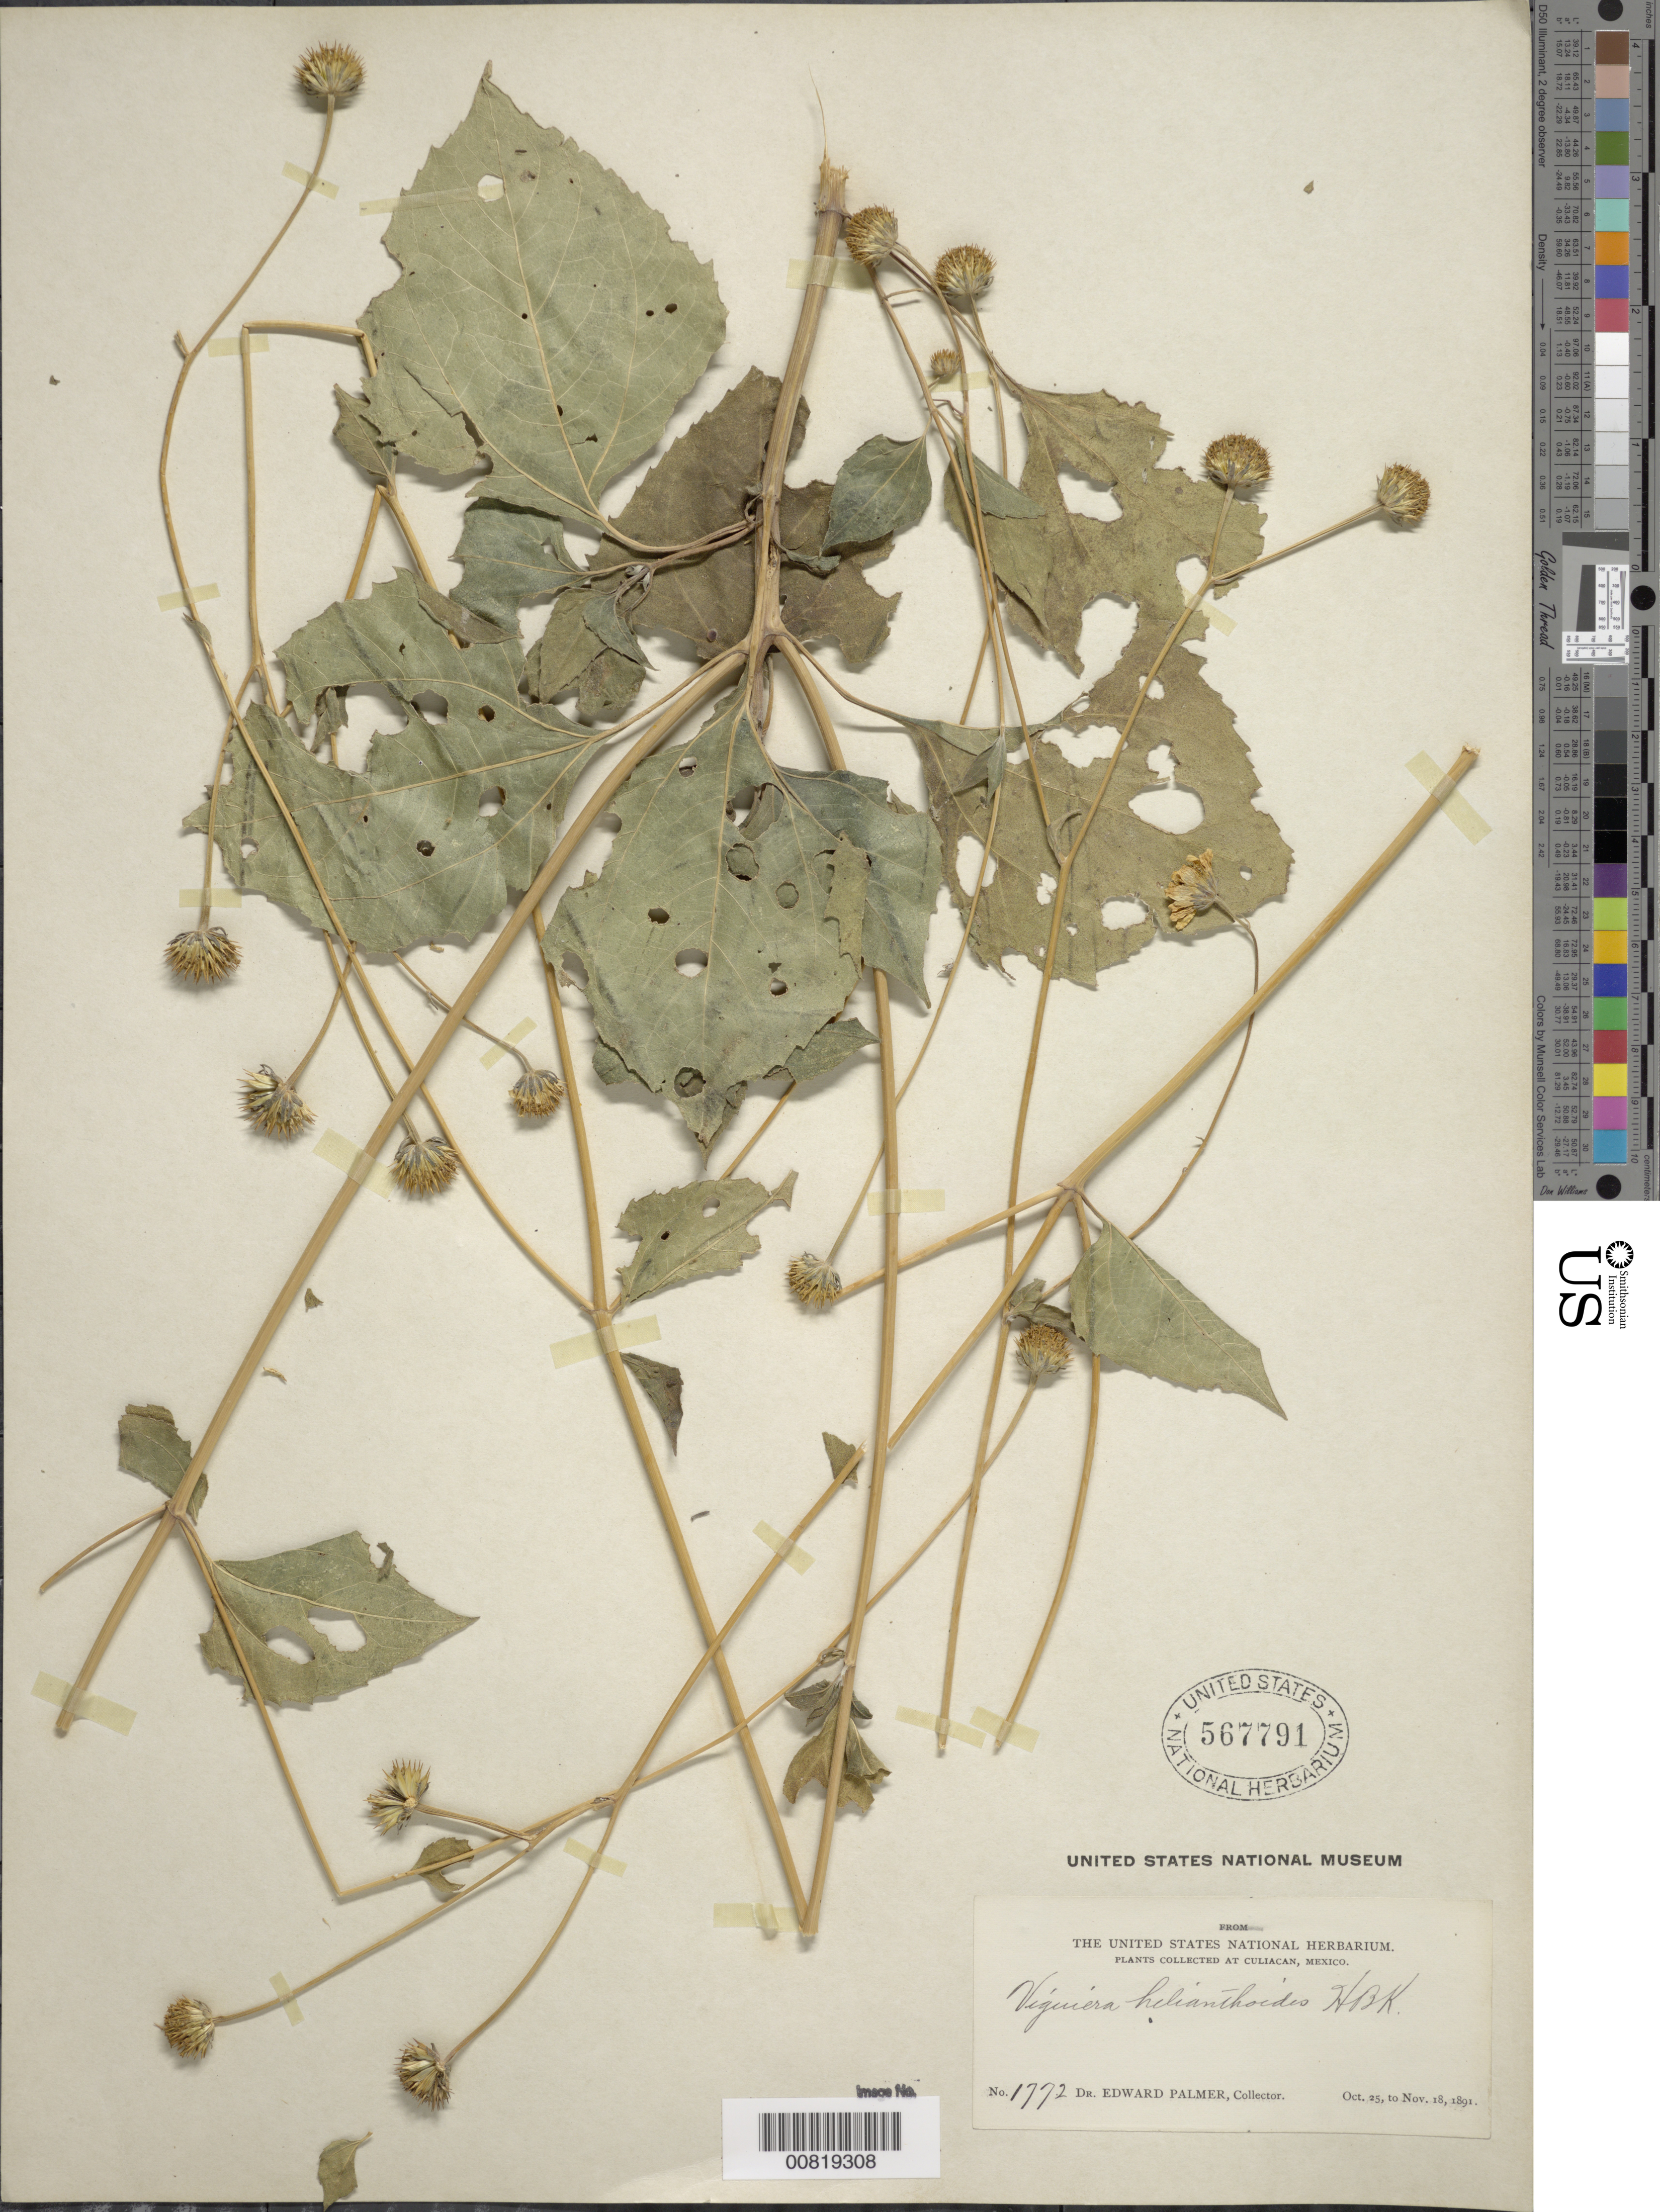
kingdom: Plantae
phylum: Tracheophyta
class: Magnoliopsida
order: Asterales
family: Asteraceae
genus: Viguiera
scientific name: Viguiera dentata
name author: (Cav.) Spreng.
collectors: E. Palmer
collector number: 1772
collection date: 1891-10-25/1891-11-18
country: Mexico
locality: At Culiacan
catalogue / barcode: US 567791